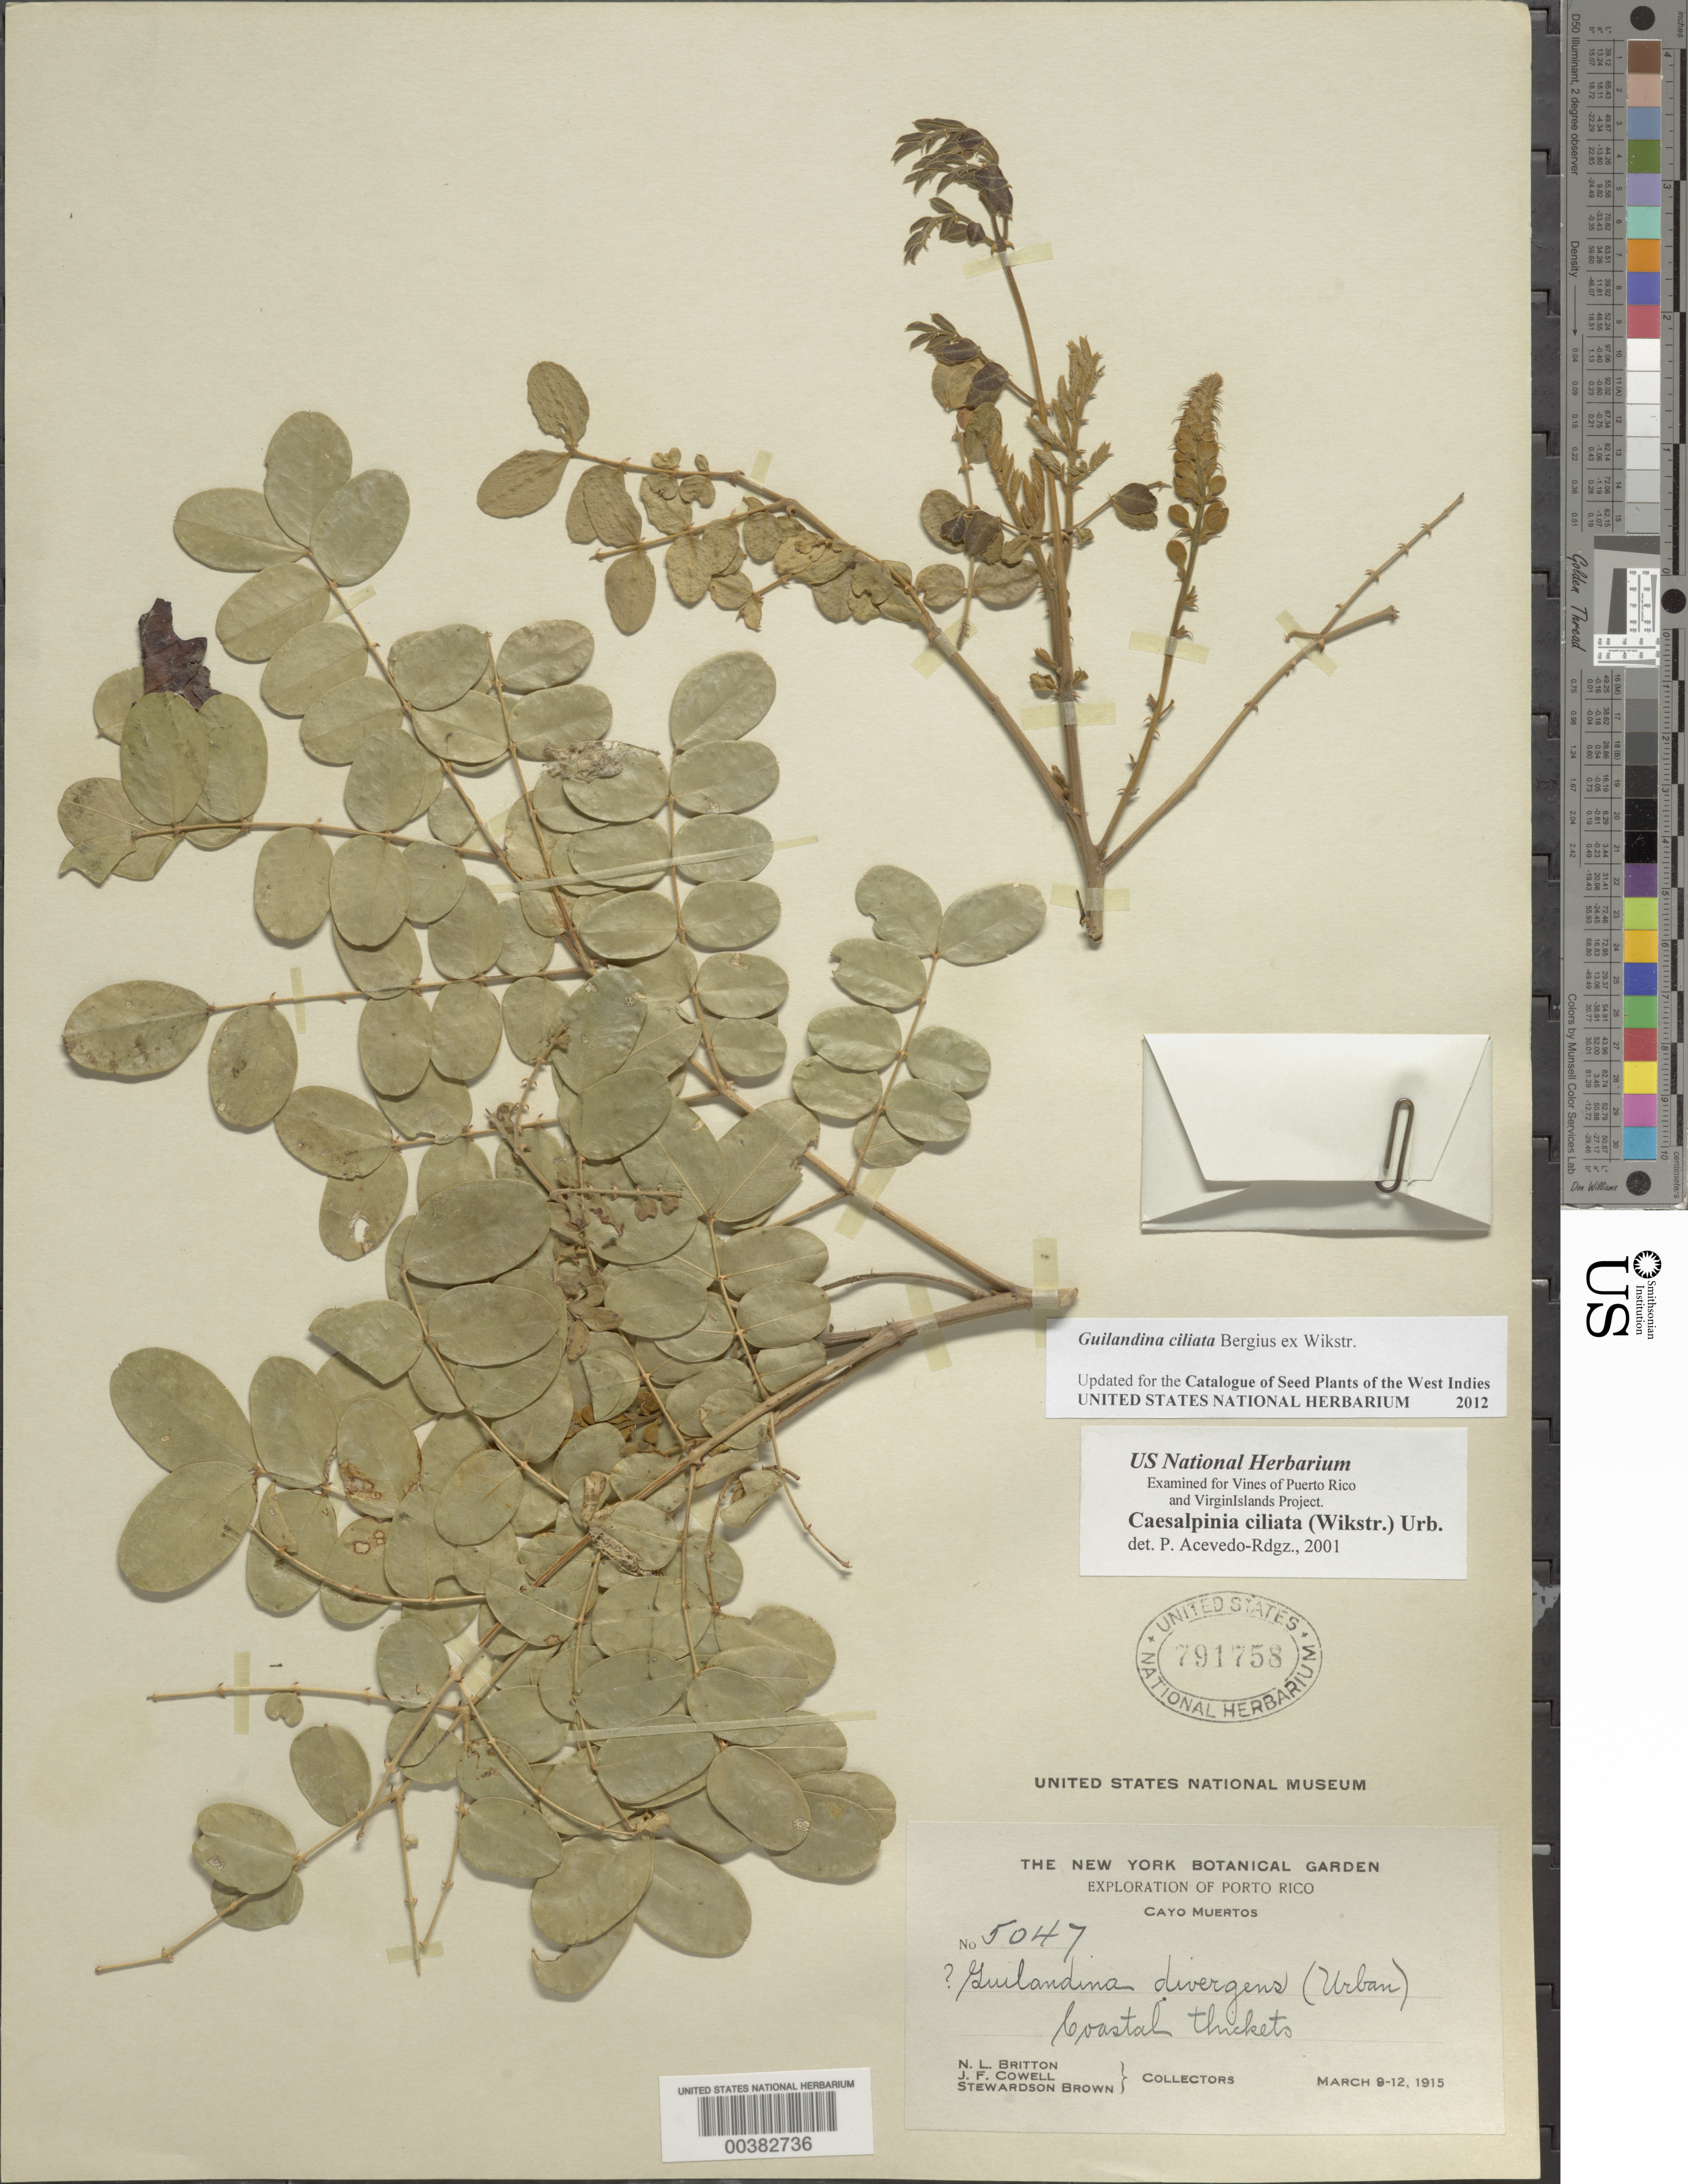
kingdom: Plantae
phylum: Tracheophyta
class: Magnoliopsida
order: Fabales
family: Fabaceae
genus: Guilandina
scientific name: Guilandina ciliata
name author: Bergius ex Wikstr.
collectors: N. Britton, J. F. Cowell & S. Brown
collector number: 5047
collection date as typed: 09 Mar 1915 to 12 Mar 1915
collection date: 1915-03-09/1915-03-12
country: Puerto Rico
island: Greater Antilles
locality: Cayo muertos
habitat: Coastal thickets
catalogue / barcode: US 791758